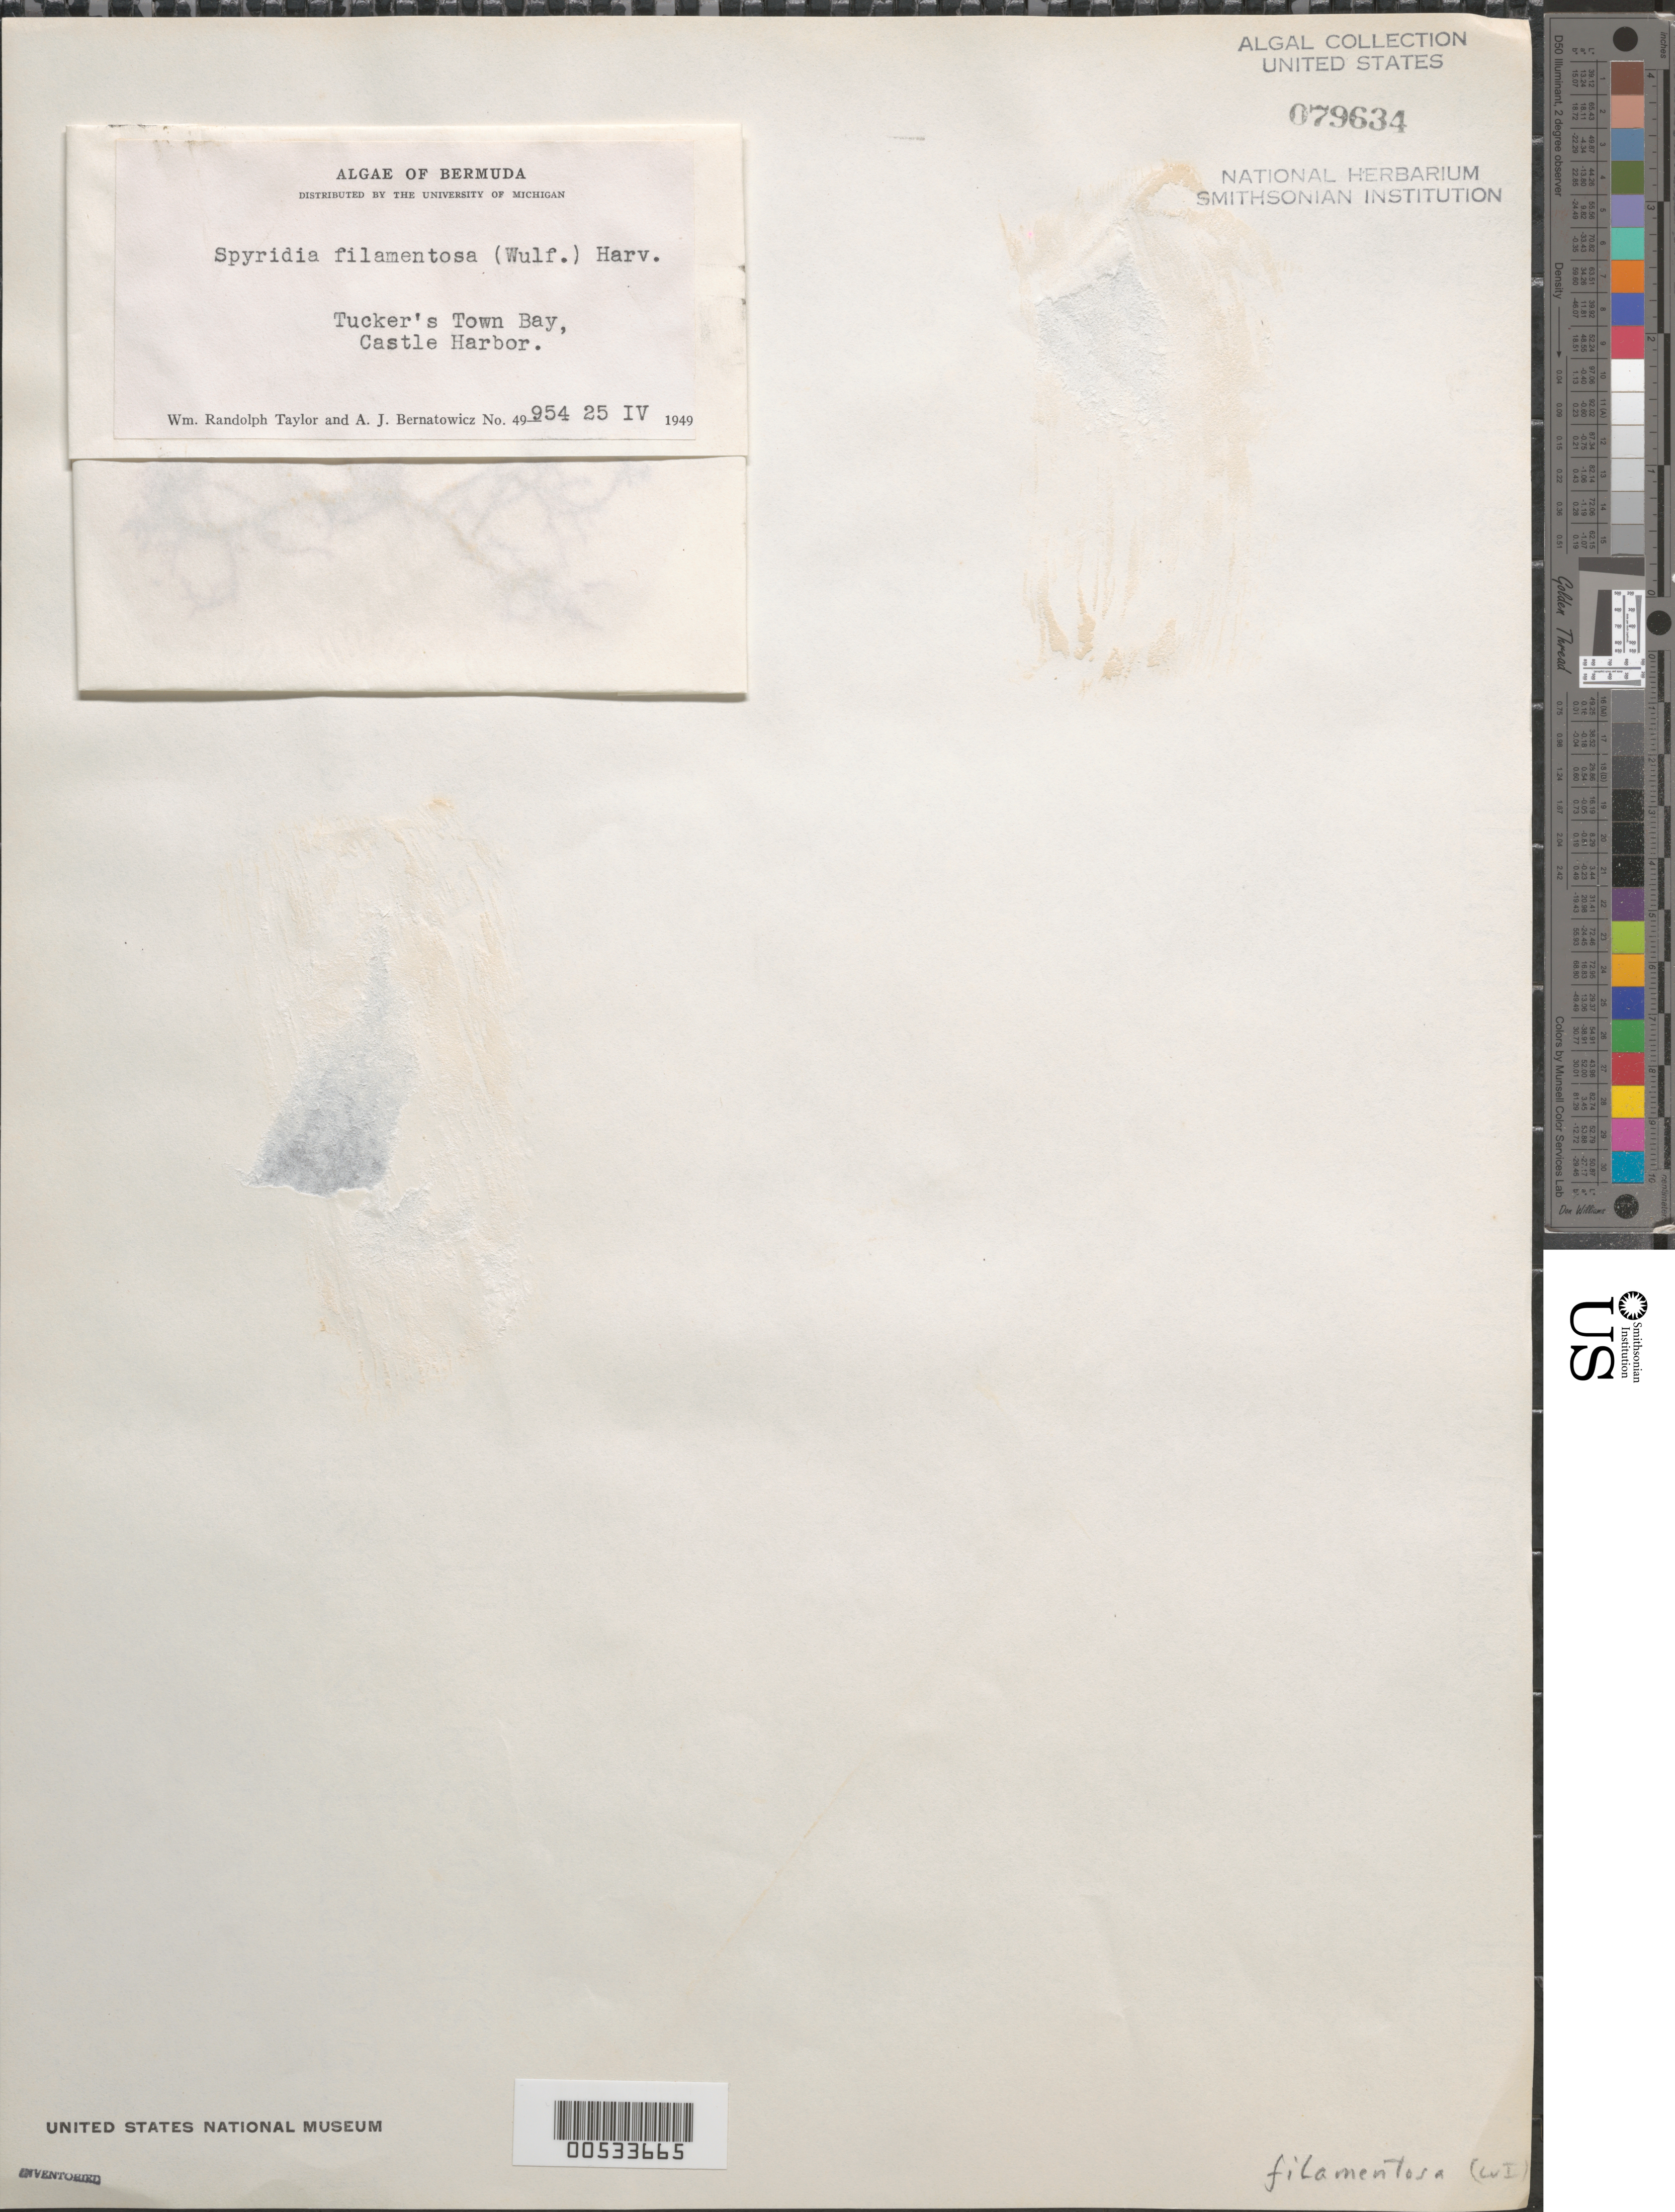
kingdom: Plantae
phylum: Rhodophyta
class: Florideophyceae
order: Ceramiales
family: Spyridiaceae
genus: Spyridia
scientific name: Spyridia filamentosa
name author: (Wulfen) Harv.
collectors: W. R. Taylor & A. Bernatowicz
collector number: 49-954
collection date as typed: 25 Apr 1949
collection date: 1949-04-25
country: Bermuda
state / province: Saint George's (parish)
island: Bermuda Island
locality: Tucker's Town Bay, Castle Harbor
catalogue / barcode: US 79634